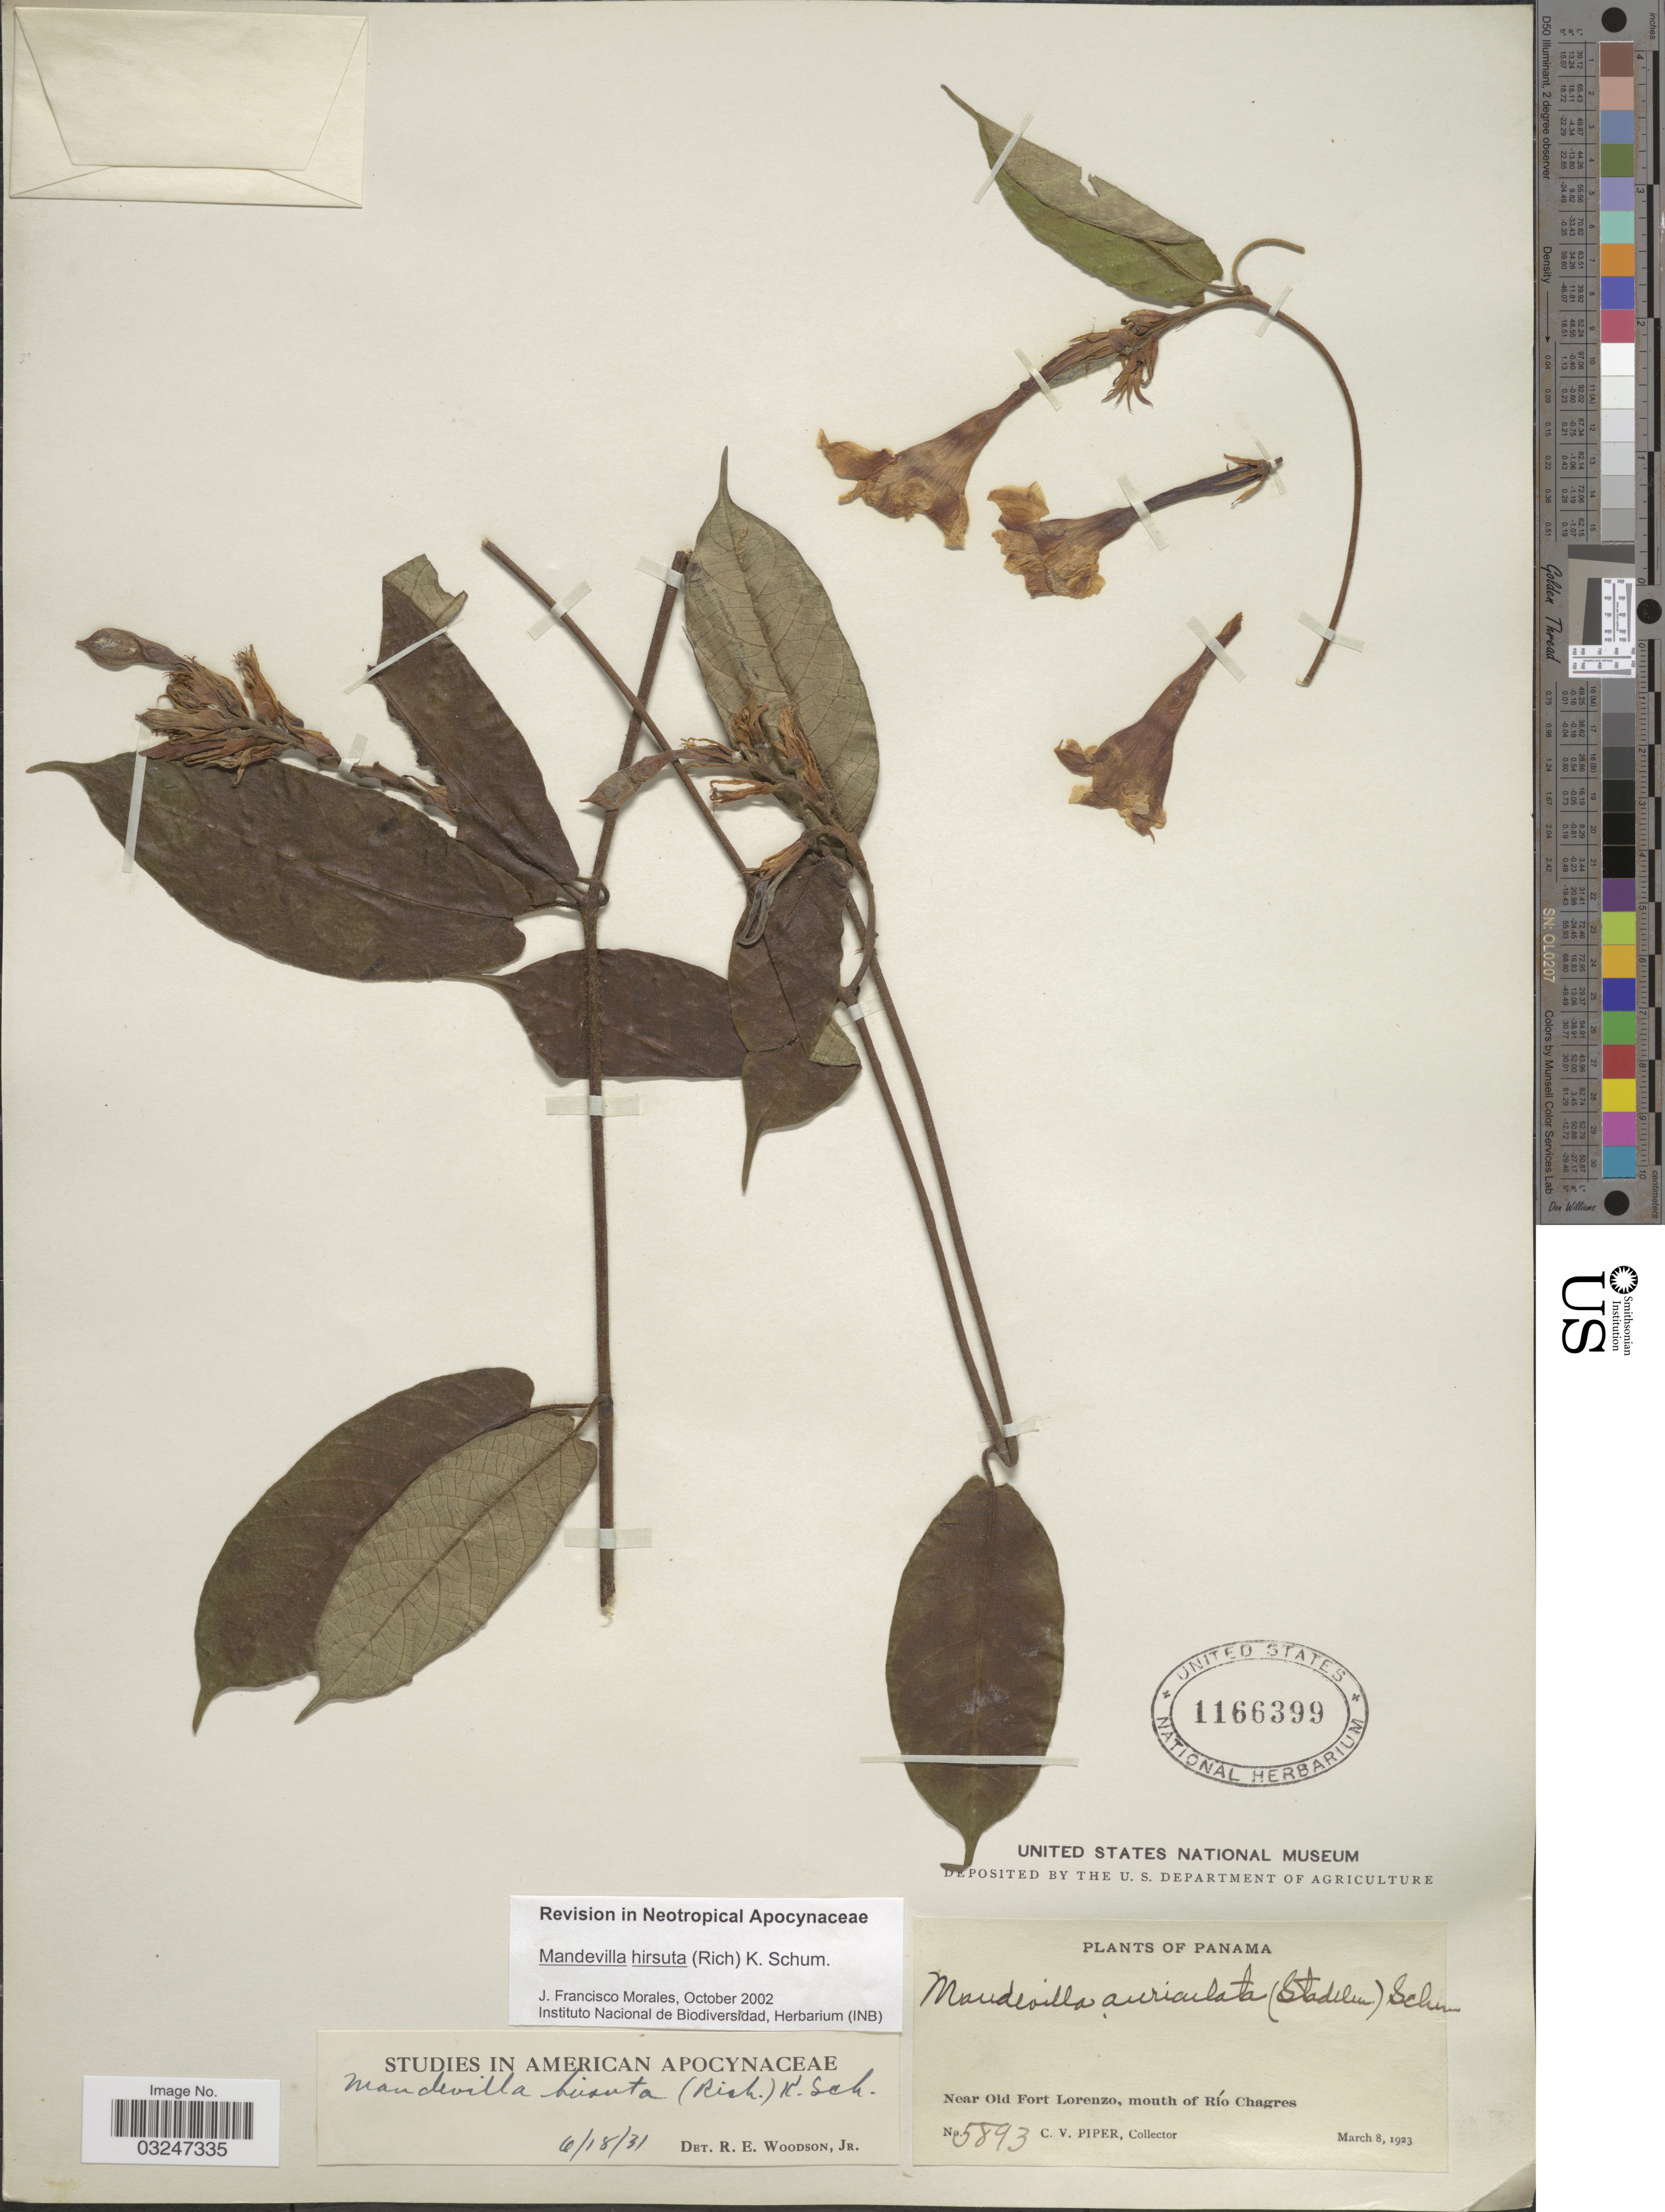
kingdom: Plantae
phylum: Tracheophyta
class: Magnoliopsida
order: Gentianales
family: Apocynaceae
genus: Mandevilla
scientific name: Mandevilla hirsuta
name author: (Rich.) K. Schum.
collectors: C. V. Piper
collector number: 5893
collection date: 1923-03-08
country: Panama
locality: Near Old Fort Lorenzo, mouth of Río Chagres.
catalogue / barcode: US 1166399